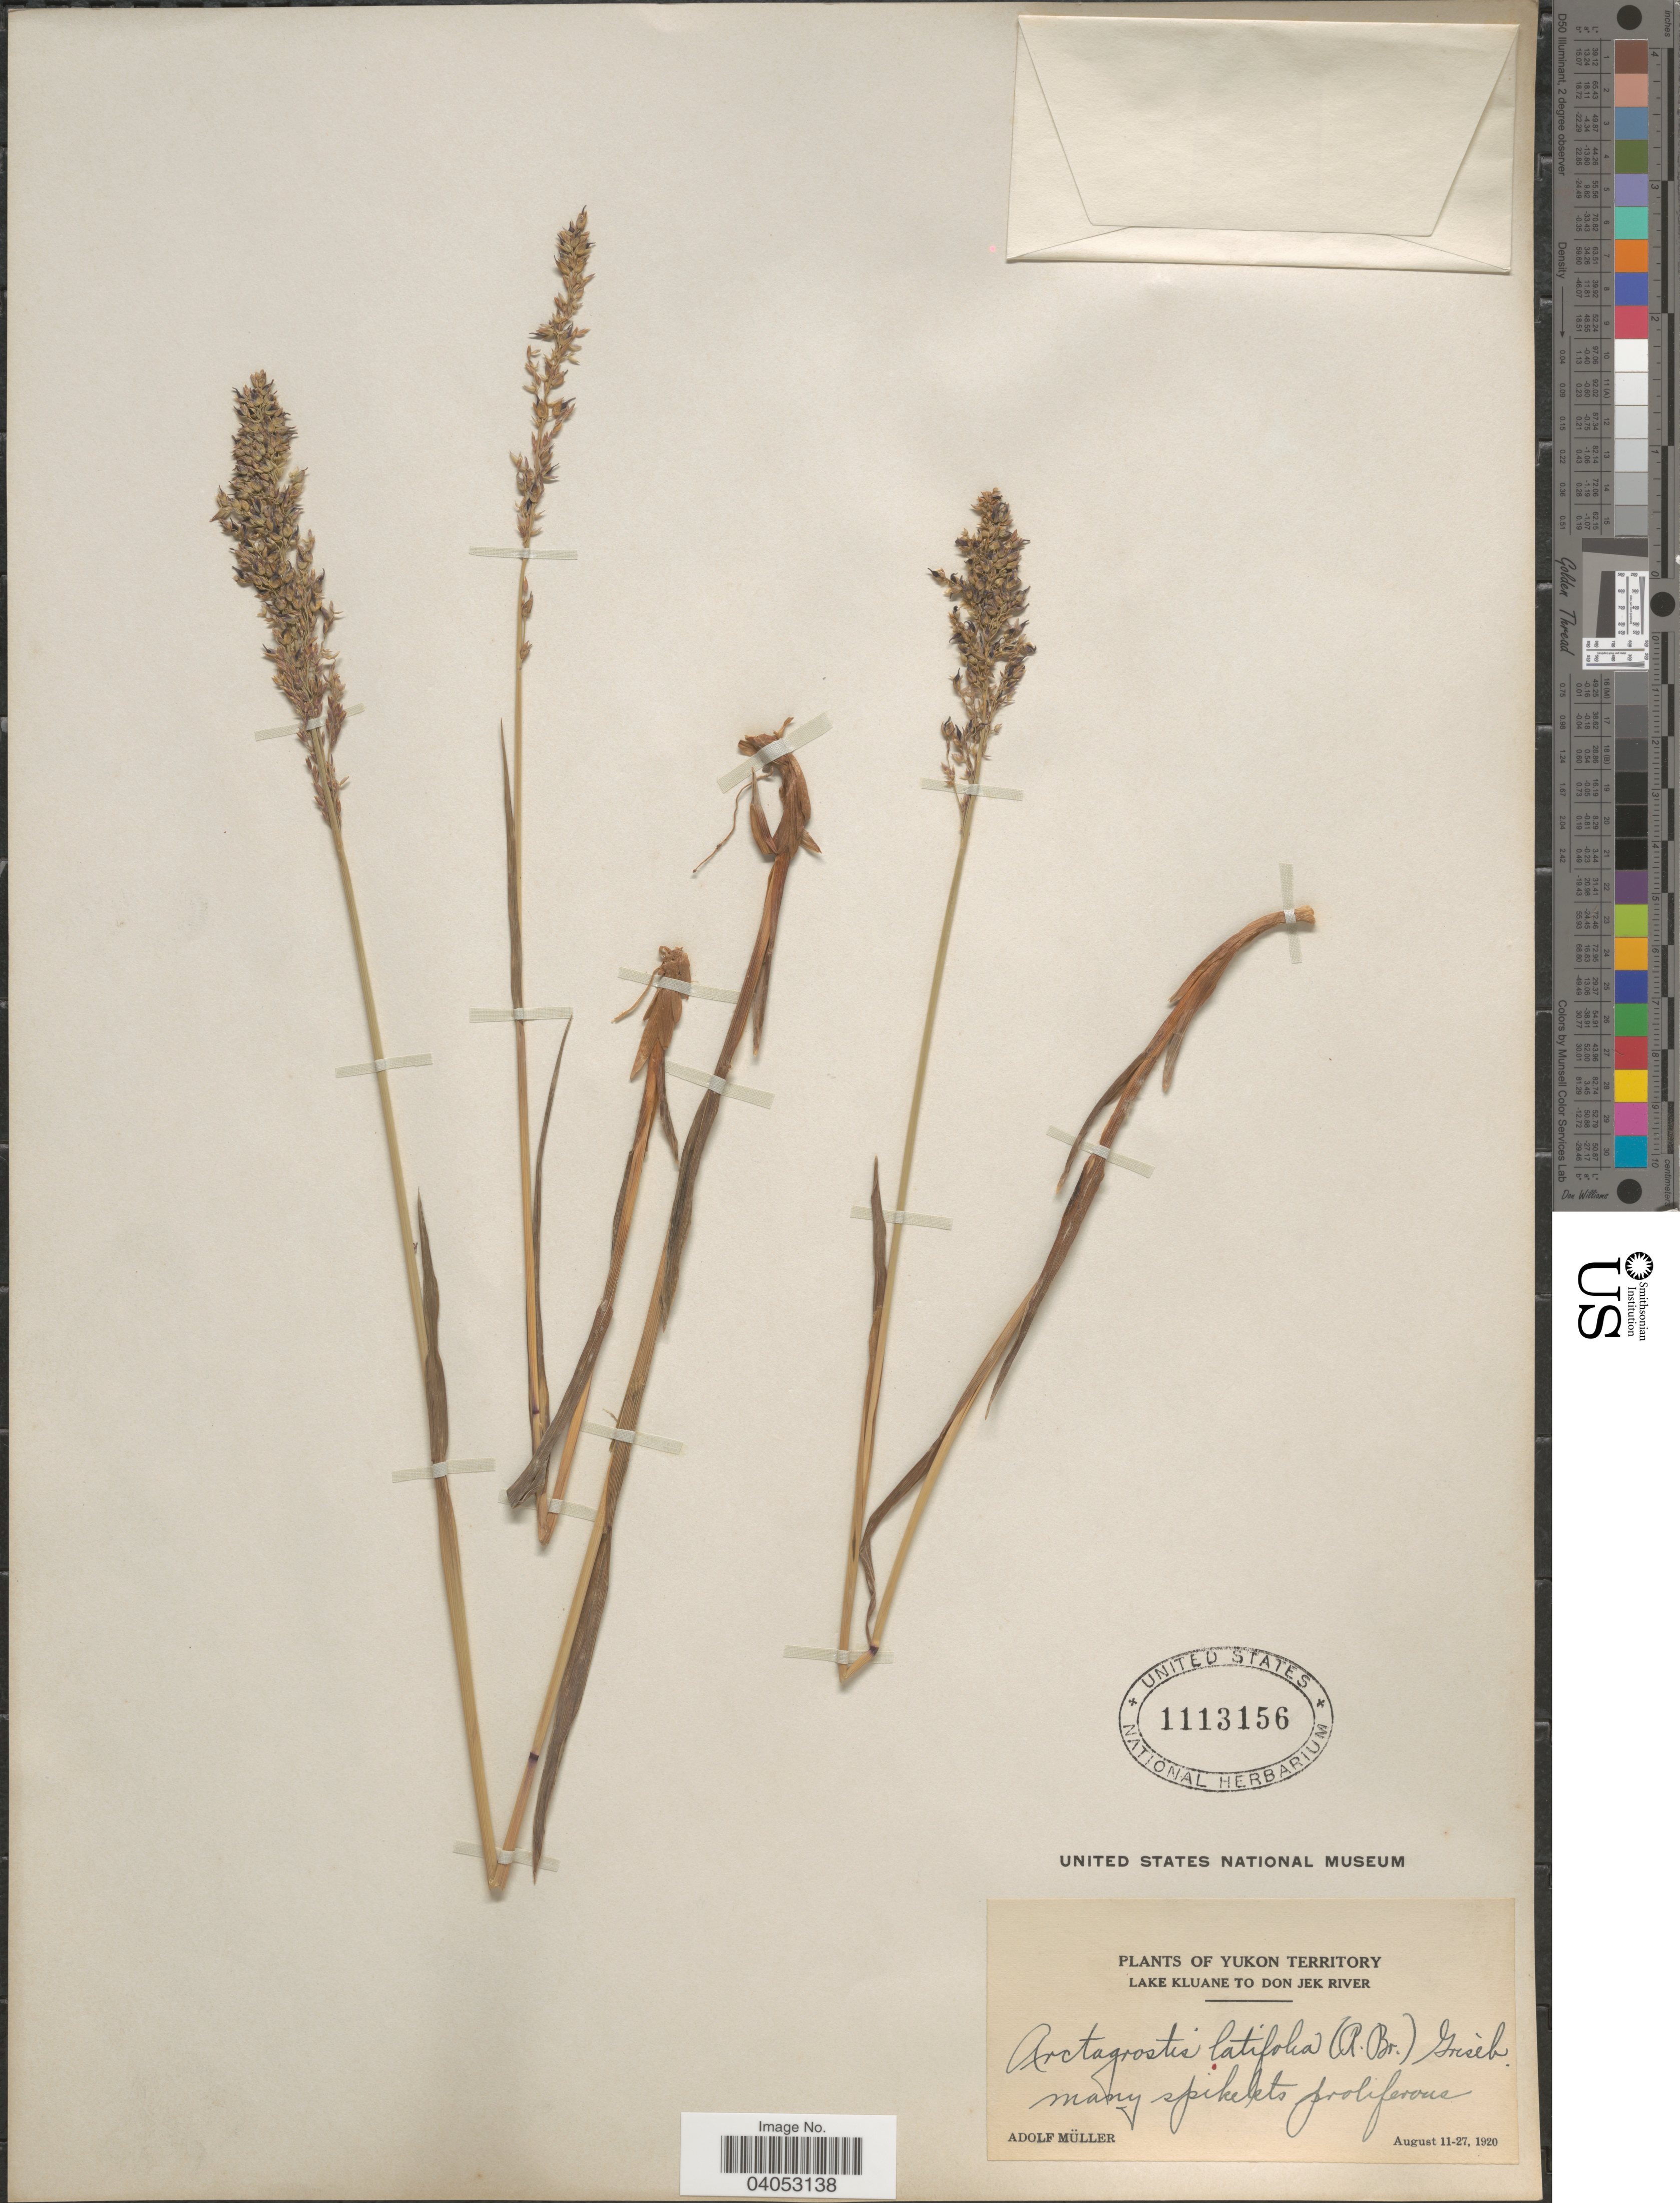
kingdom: Plantae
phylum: Tracheophyta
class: Liliopsida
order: Poales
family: Poaceae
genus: Arctagrostis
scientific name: Arctagrostis latifolia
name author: (R. Br.) Griseb.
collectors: A. Muller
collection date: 1920-08-11/1920-08-27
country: Canada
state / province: Yukon Territory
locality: Lake Kluane to Don Jek River.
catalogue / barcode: US 1113156